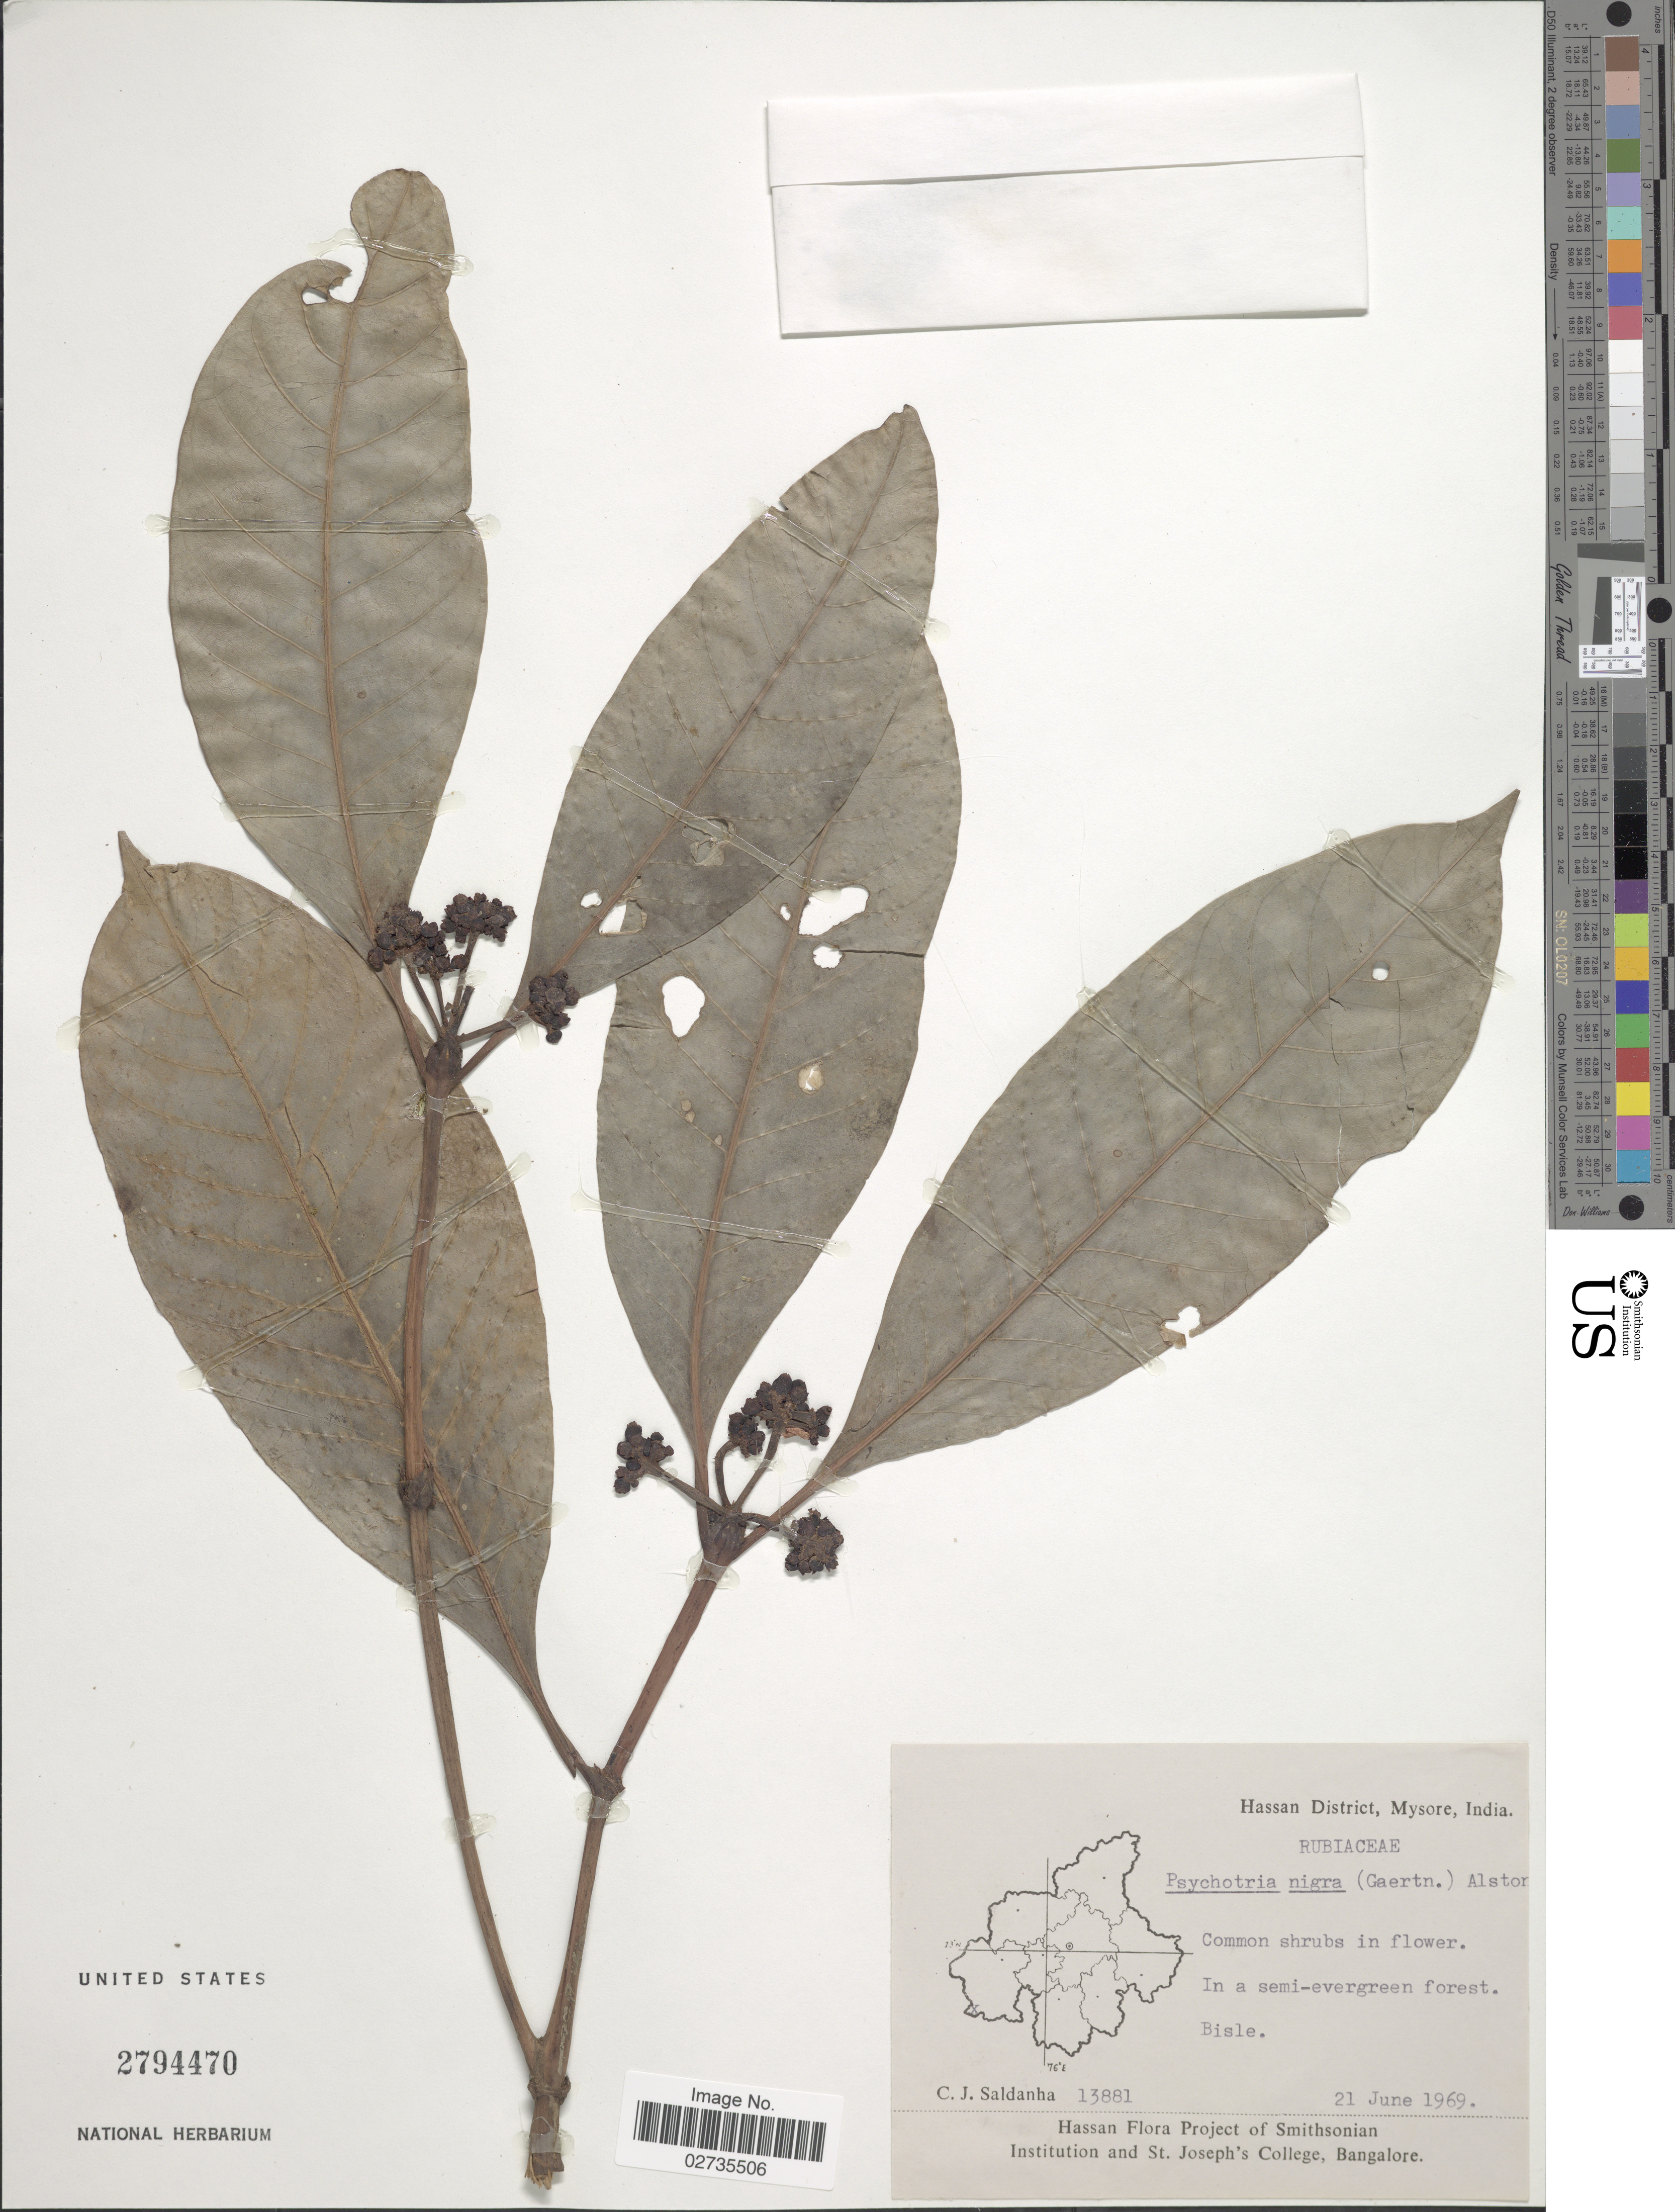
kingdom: Plantae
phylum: Tracheophyta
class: Magnoliopsida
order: Gentianales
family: Rubiaceae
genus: Psychotria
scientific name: Psychotria nigra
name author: (Gaertn.) Alston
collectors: C. J. Saldanha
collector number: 13881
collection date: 1969-06-21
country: India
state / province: Karnataka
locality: Hassan District, Mysore. Kagenari, Bisle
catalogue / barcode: US 2794470